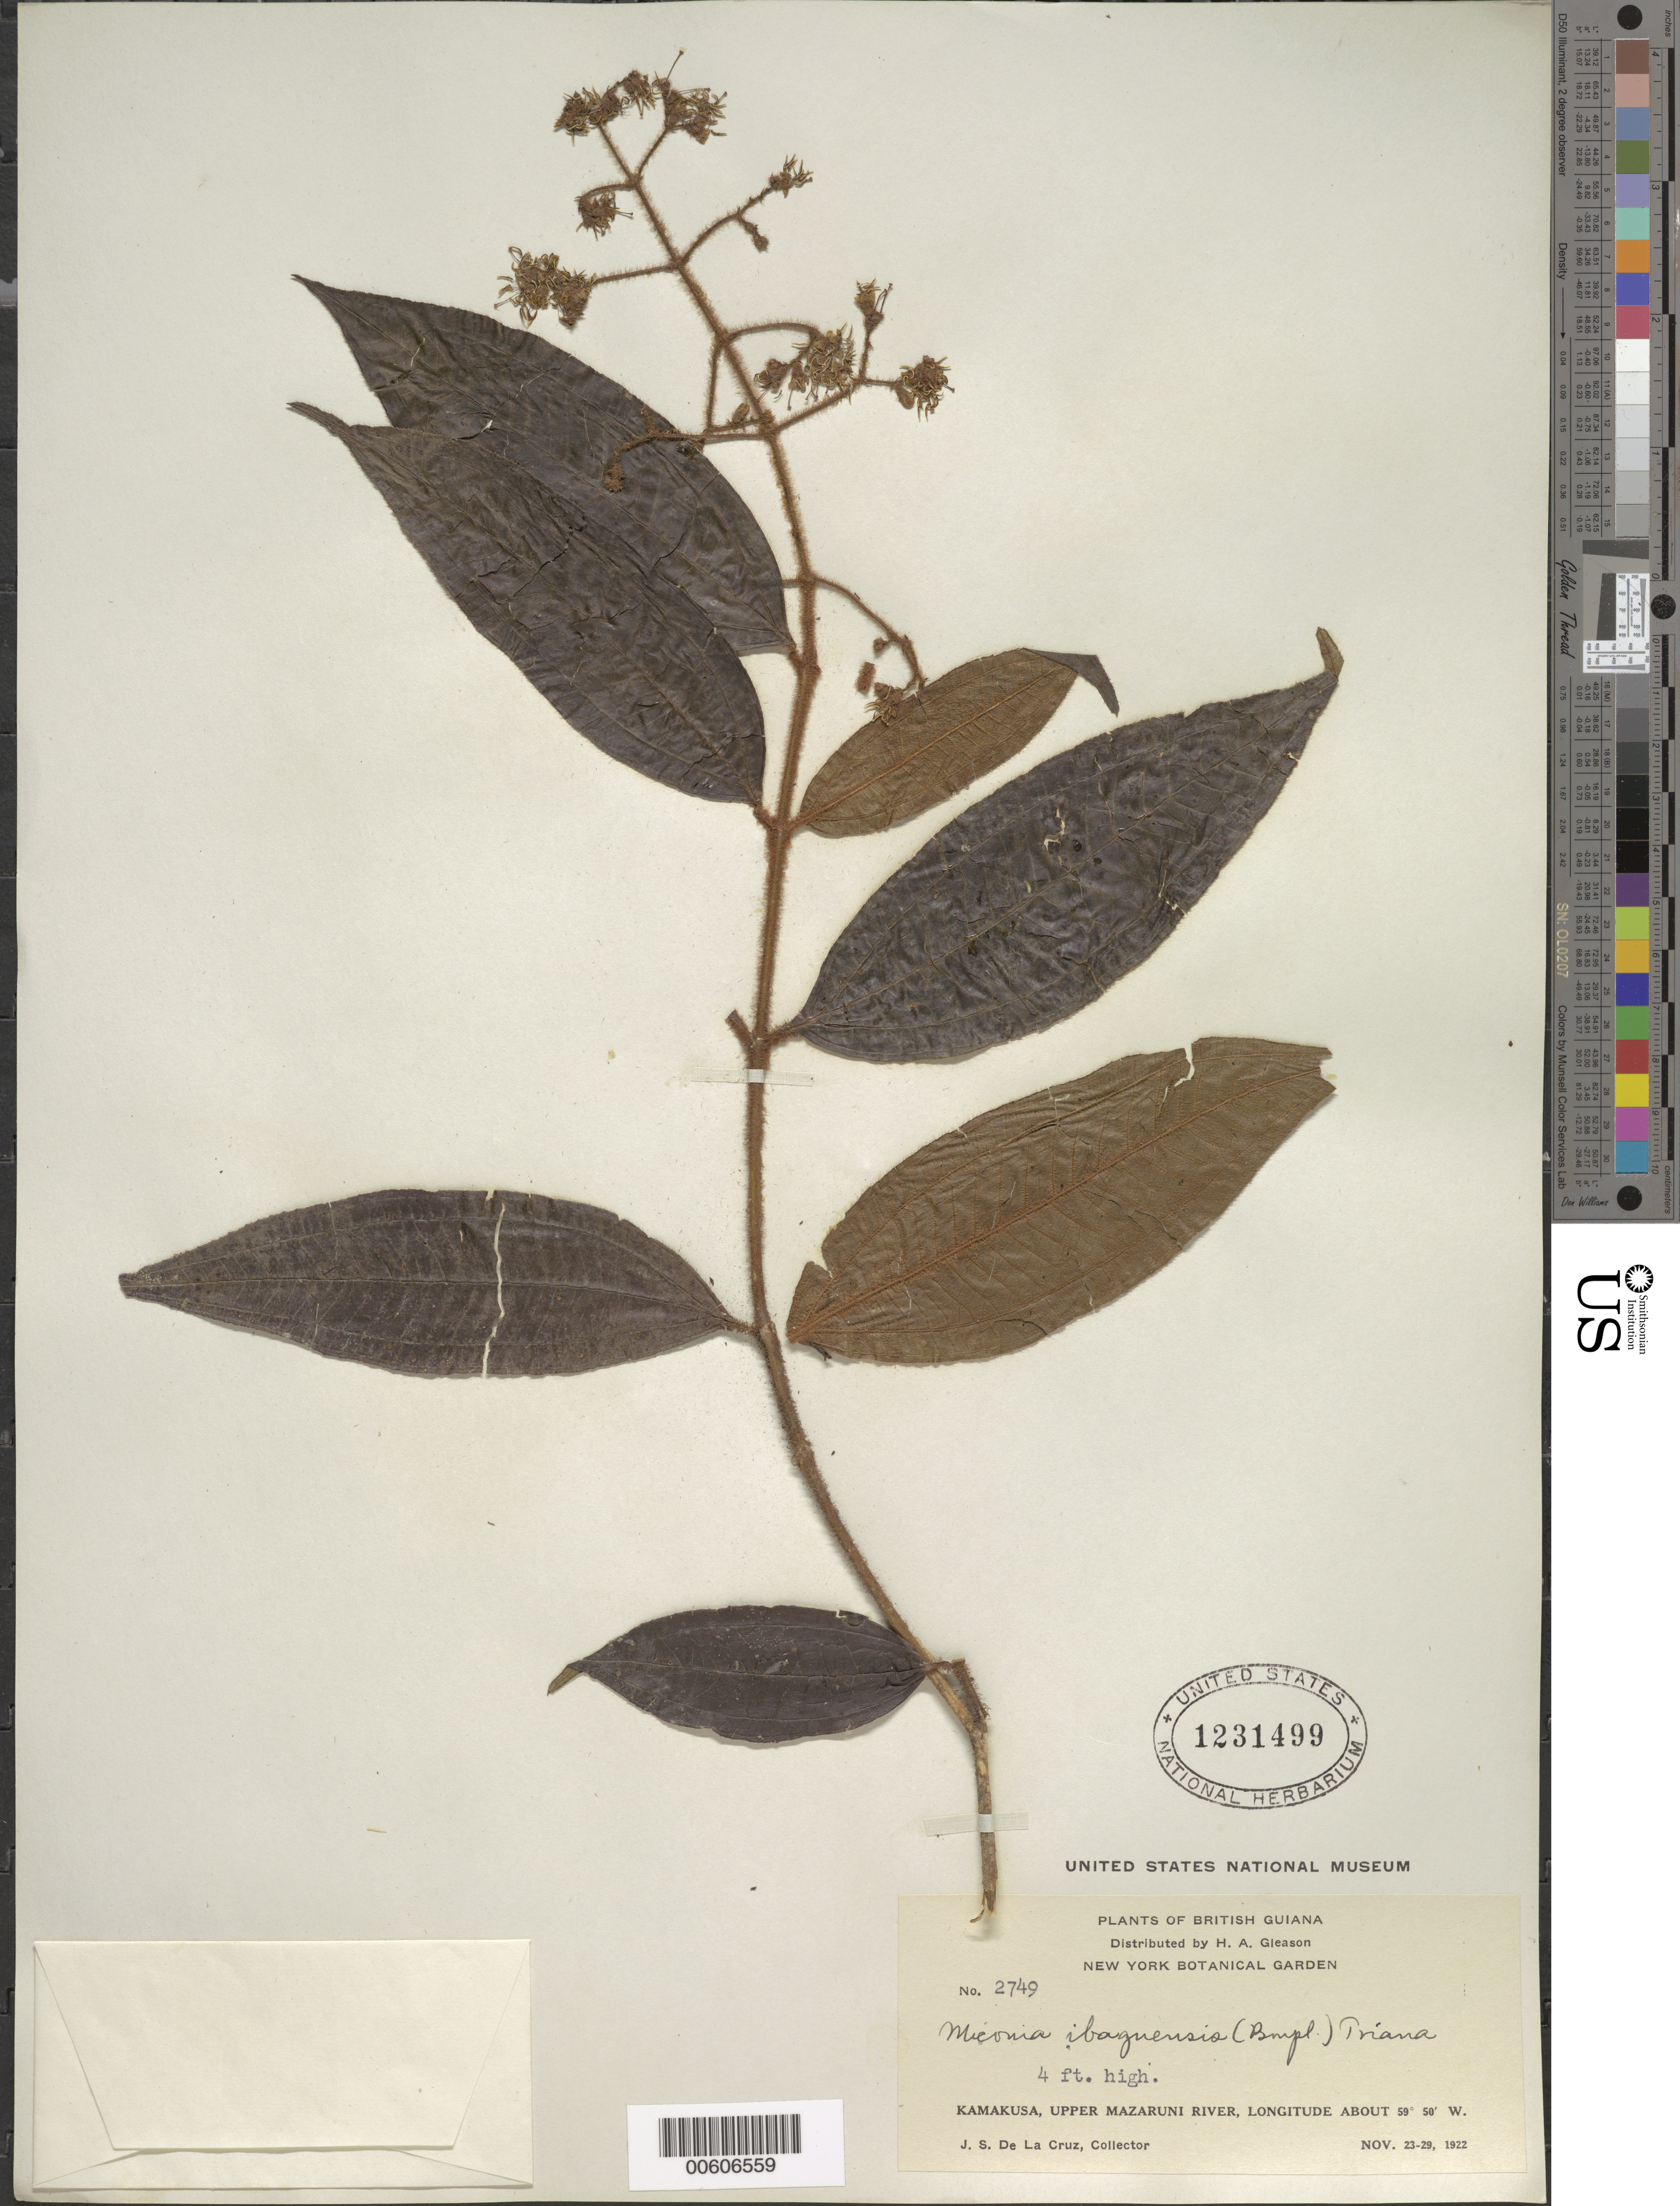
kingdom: Plantae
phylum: Tracheophyta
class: Magnoliopsida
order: Myrtales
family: Melastomataceae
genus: Miconia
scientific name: Miconia ibaguensis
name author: (Bonpl.) Triana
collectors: J. S. de la Cruz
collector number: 2749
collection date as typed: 23-Nov-22 to 29-Nov-22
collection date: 1922-11-23/1922-11-29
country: Guyana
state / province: Cuyuni-Mazaruni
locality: Kamakusa, Upper Mazaruni R.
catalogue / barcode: US 1231499